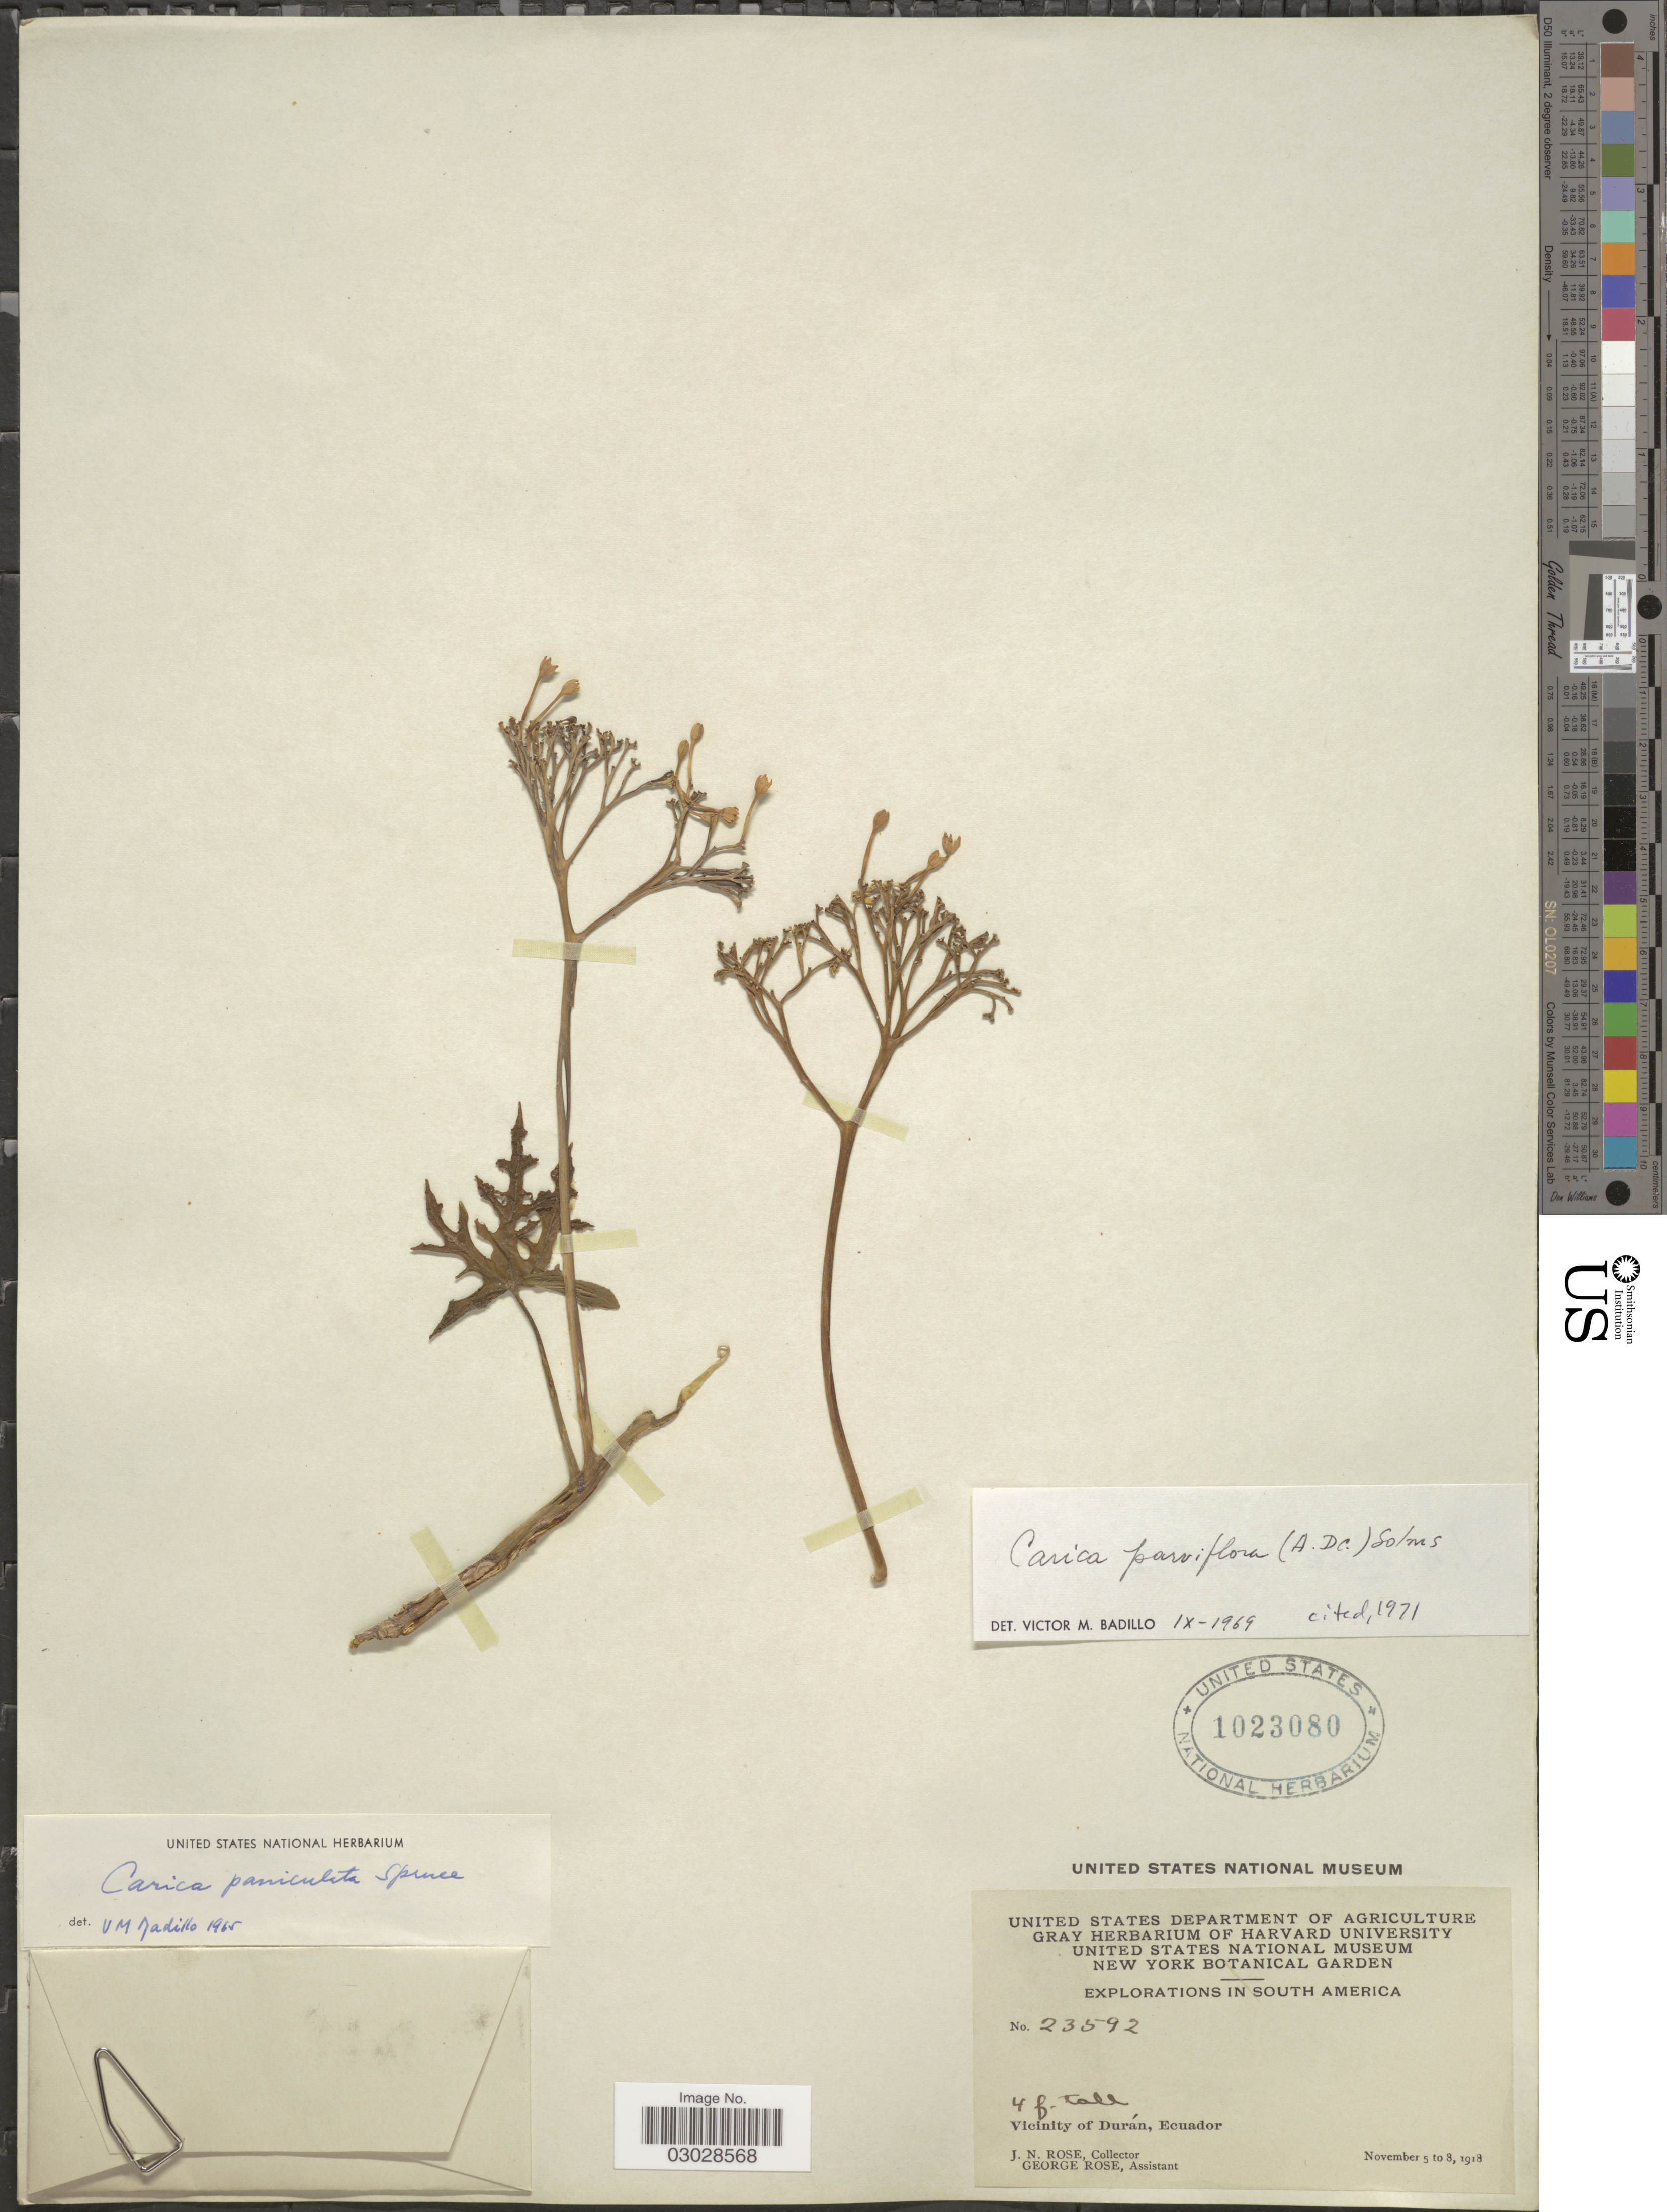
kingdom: Plantae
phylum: Tracheophyta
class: Magnoliopsida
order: Brassicales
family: Caricaceae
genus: Vasconcellea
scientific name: Vasconcellea parviflora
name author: A. DC.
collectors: J. N. Rose & G. Rose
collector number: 23592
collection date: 1918-11-05/1918-11-08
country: Ecuador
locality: Vicinity of Durán.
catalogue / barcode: US 1023080